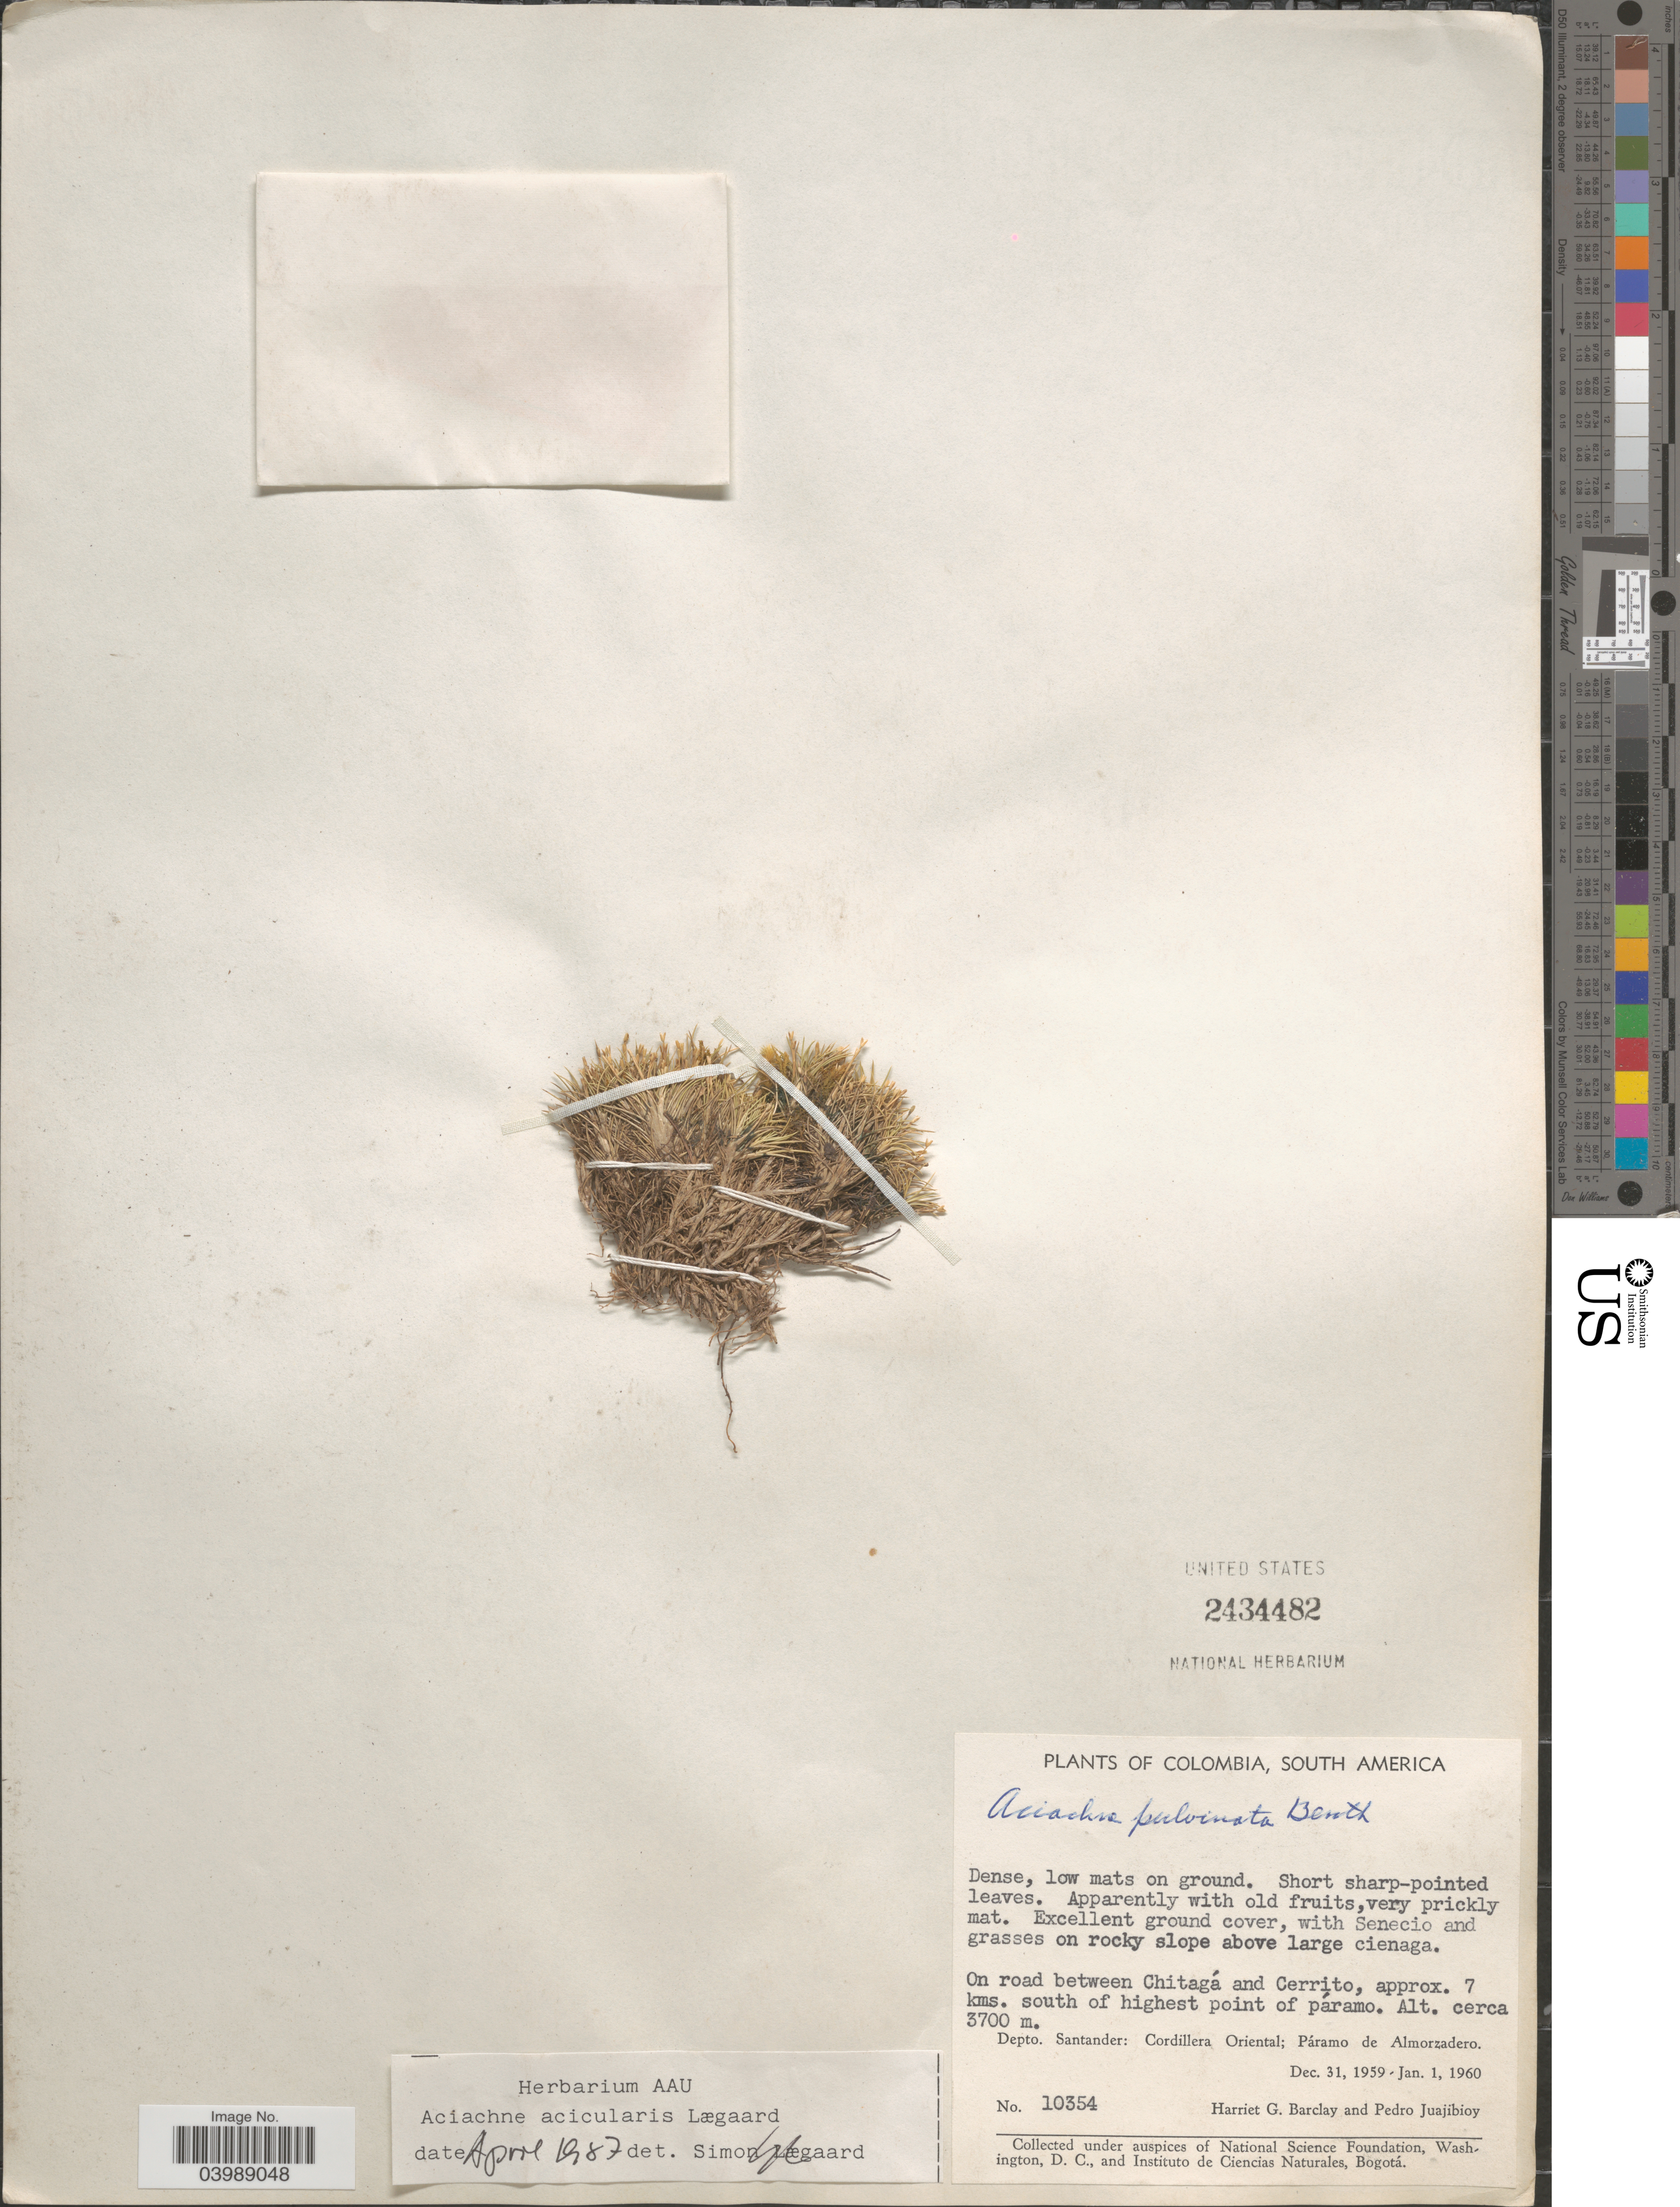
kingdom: Plantae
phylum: Tracheophyta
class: Liliopsida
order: Poales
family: Poaceae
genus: Aciachne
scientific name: Aciachne acicularis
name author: Lægaard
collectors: H. G. Barclay & P. Juajibioy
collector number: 10354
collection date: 1959-12-31/1960-01-01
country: Colombia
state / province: Santander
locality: On road between Chitagá and Cerrito, approx. 7 kms. south of highest point of páramo. Depto. Santander: Cordillera Oriental; Páramo de Almorzadero.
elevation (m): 3700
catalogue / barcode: US 2434482